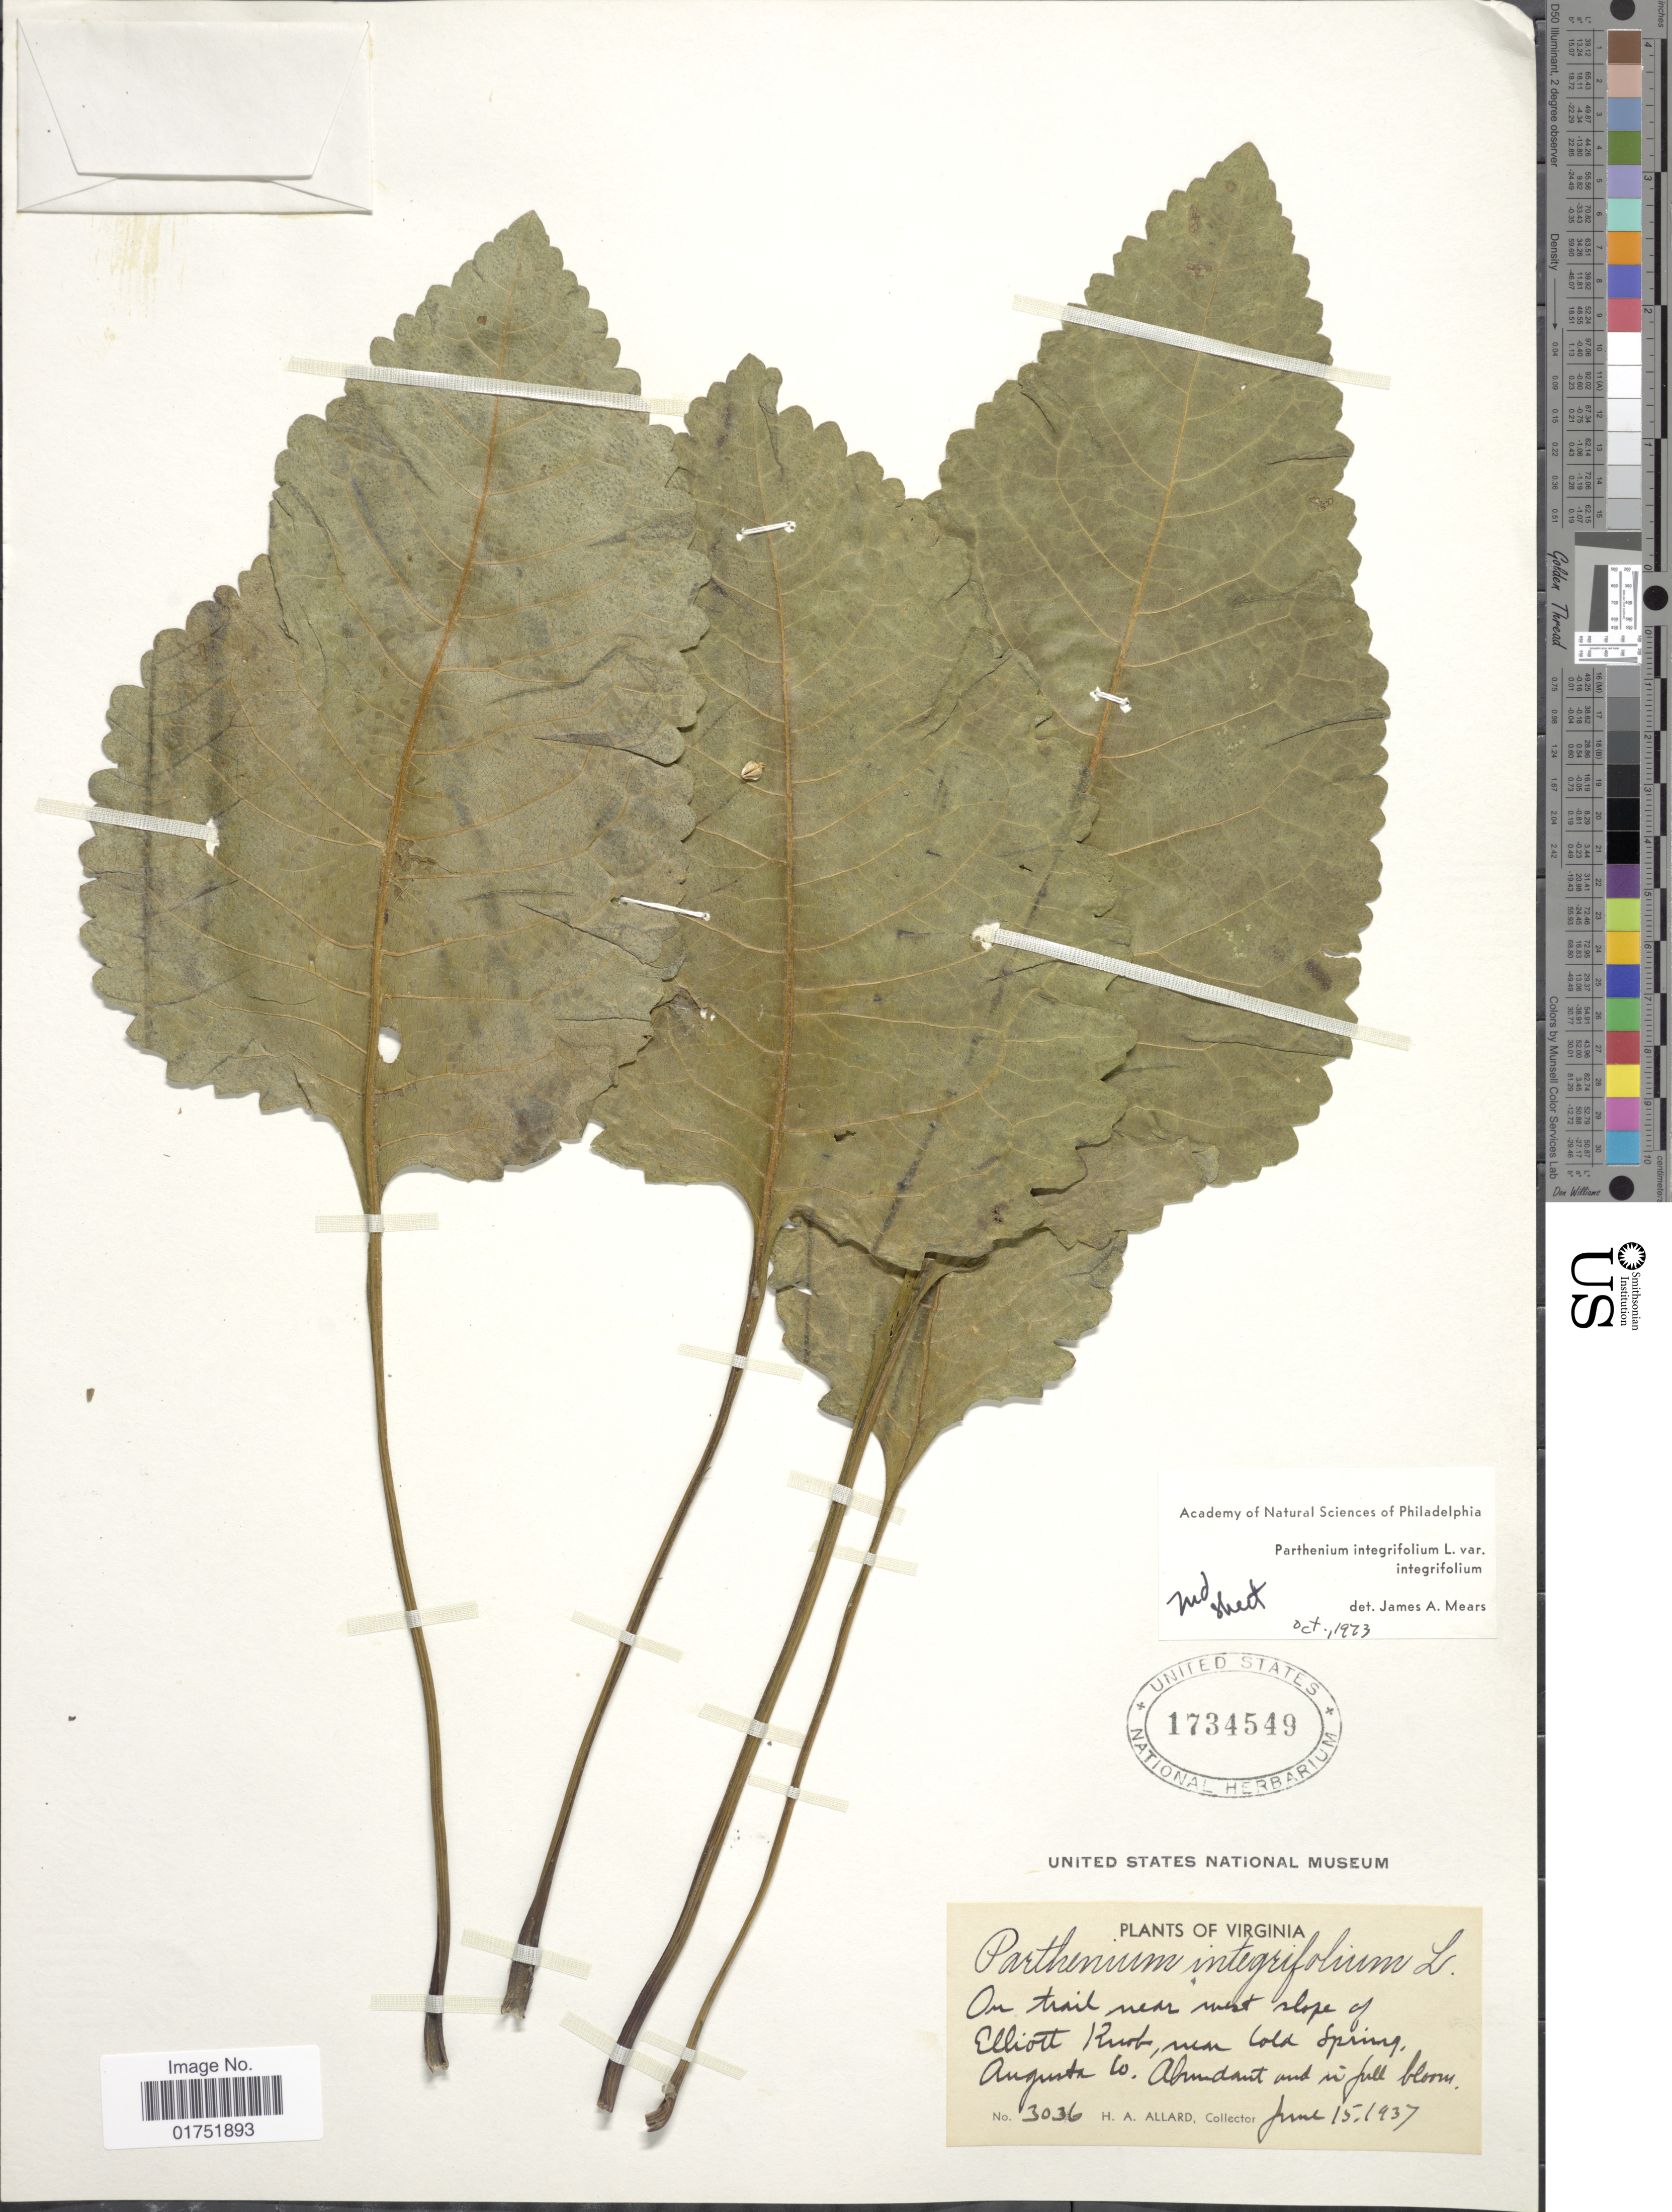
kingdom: Plantae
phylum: Tracheophyta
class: Magnoliopsida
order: Asterales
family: Asteraceae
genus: Parthenium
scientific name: Parthenium integrifolium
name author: L.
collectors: H. A. Allard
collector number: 3036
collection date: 1937-06-15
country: United States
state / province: Virginia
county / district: Augusta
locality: Near west slope of Elliott Knob, near Cold Spring, Augusta Co.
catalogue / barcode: US 1734549